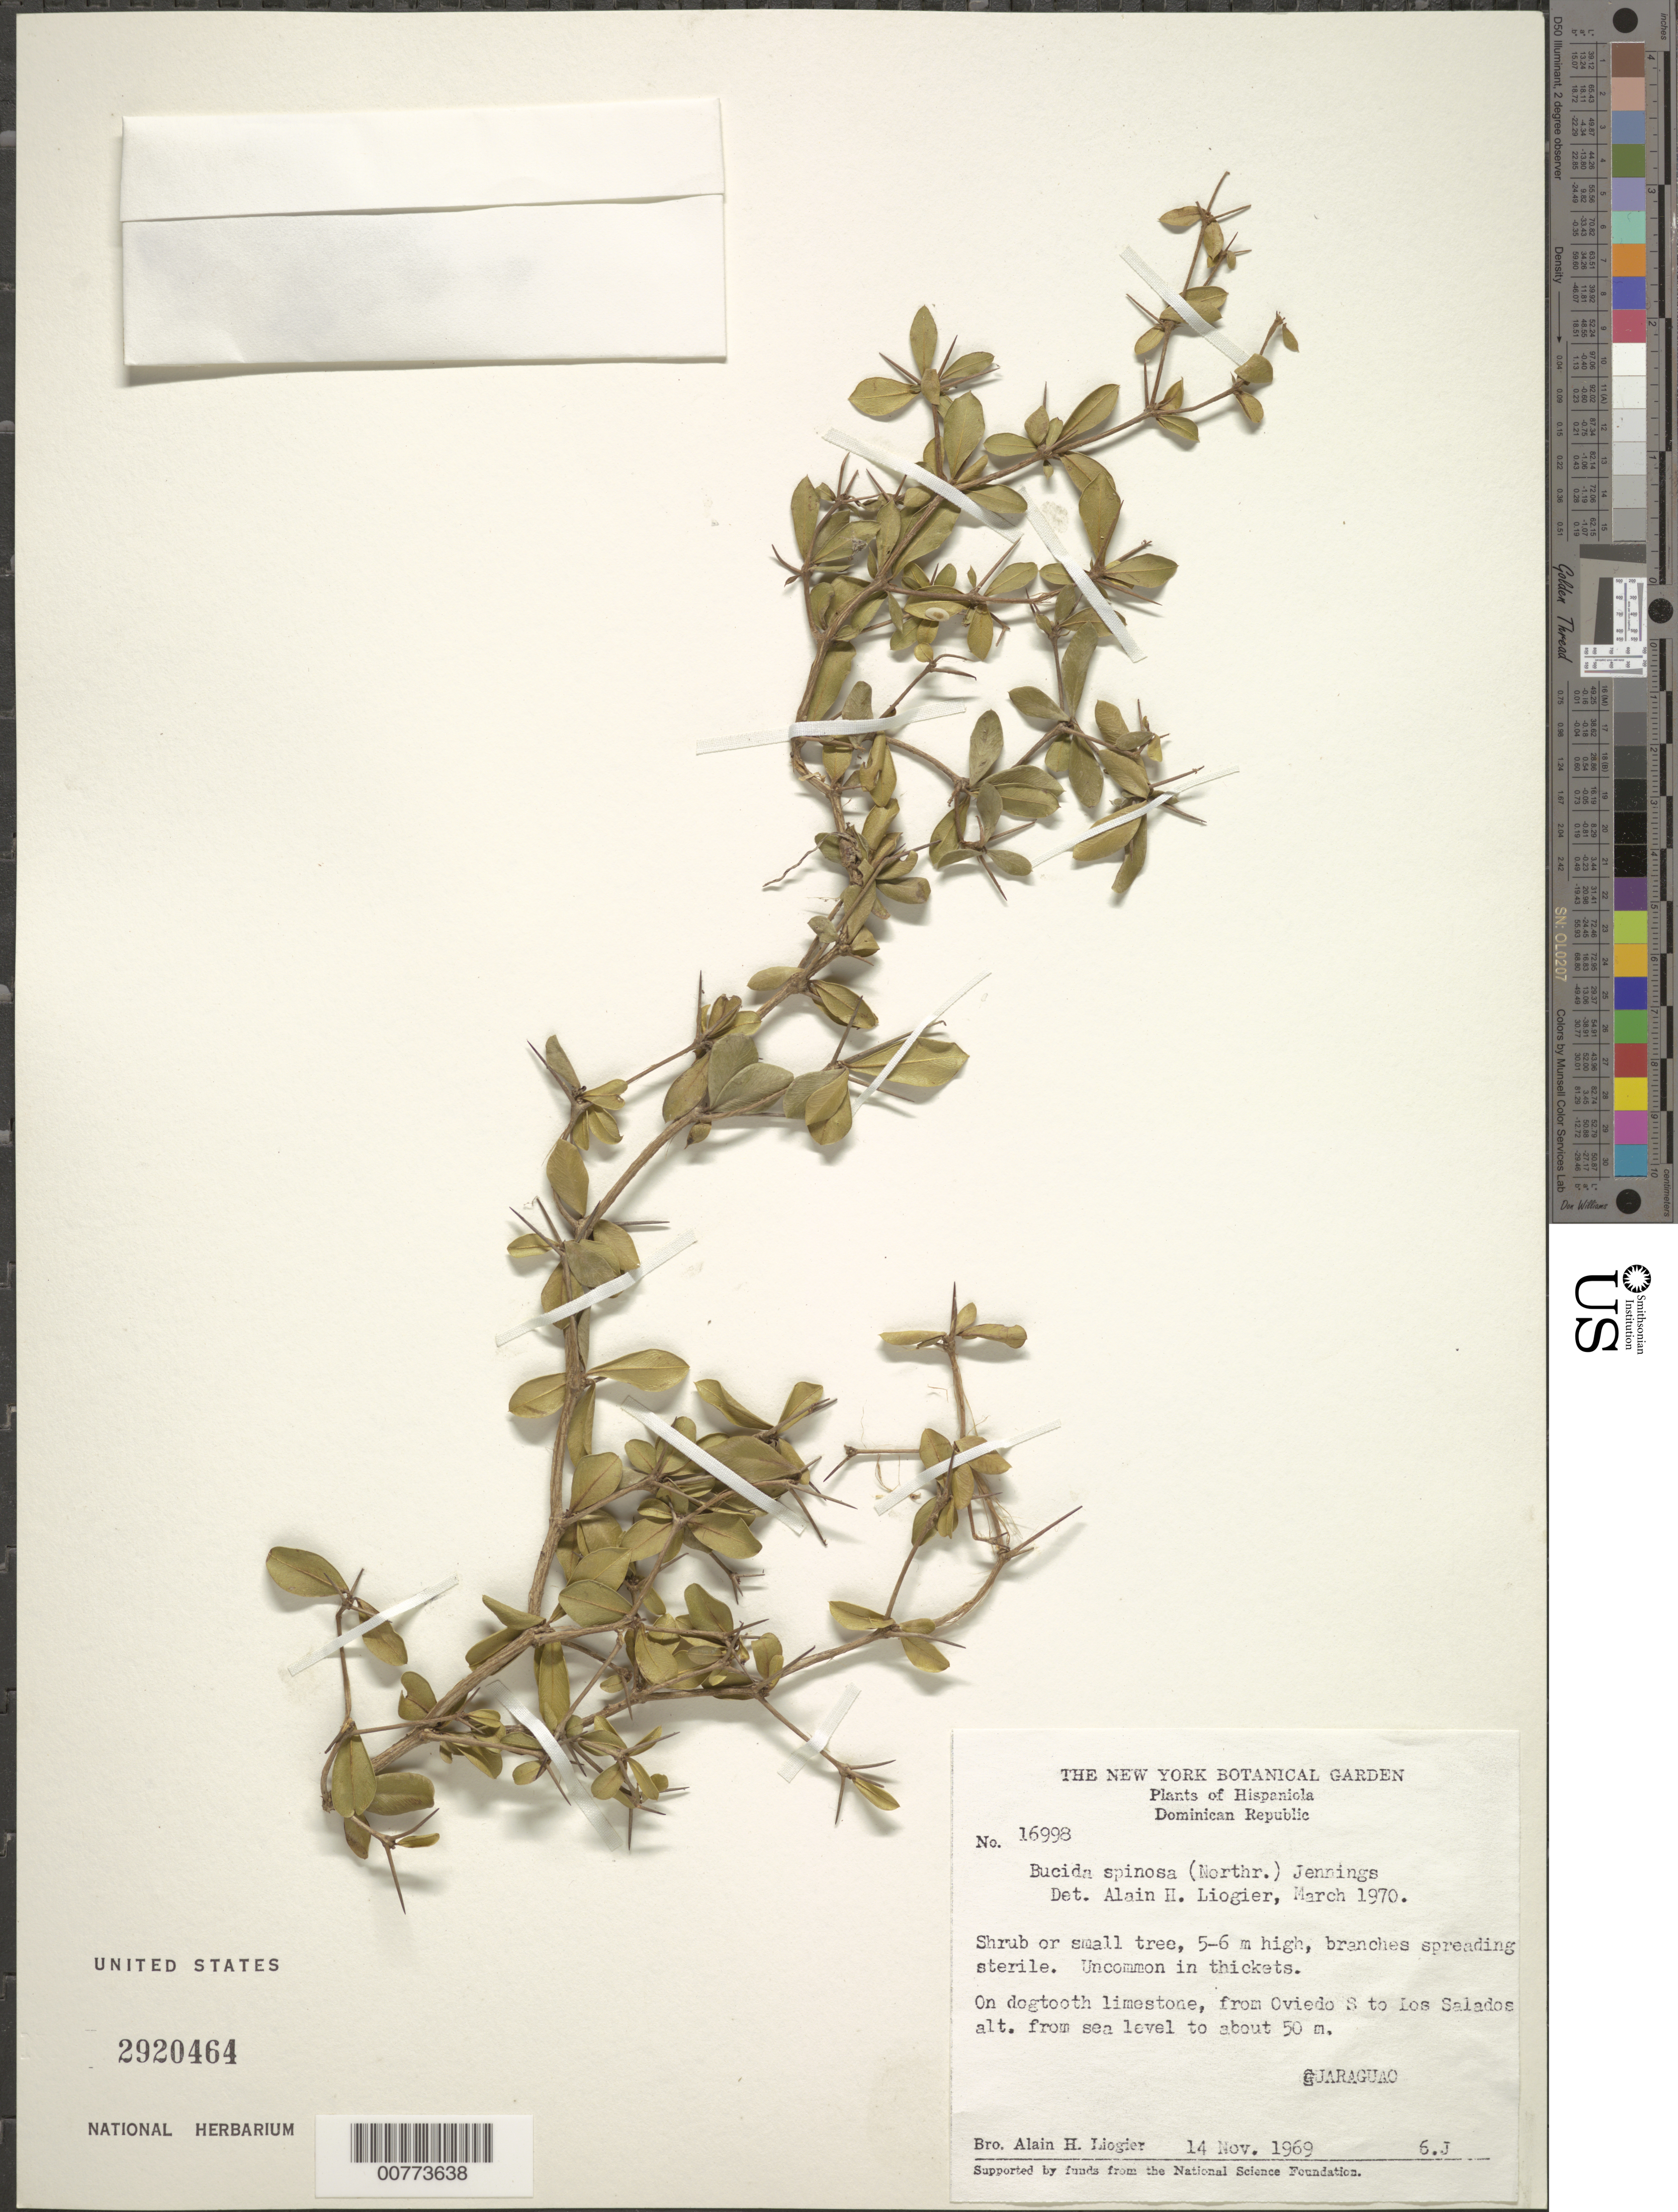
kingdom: Plantae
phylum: Tracheophyta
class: Magnoliopsida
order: Myrtales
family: Combretaceae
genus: Terminalia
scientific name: Terminalia molinetii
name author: M. Gómez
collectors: A. H. Liogier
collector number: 16998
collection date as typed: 14 Nov 1969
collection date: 1969-11-14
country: Dominican Republic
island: Hispaniola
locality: From Oviedo south to Los Salados.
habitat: On dogtooth limestone.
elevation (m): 0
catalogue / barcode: US 2920464